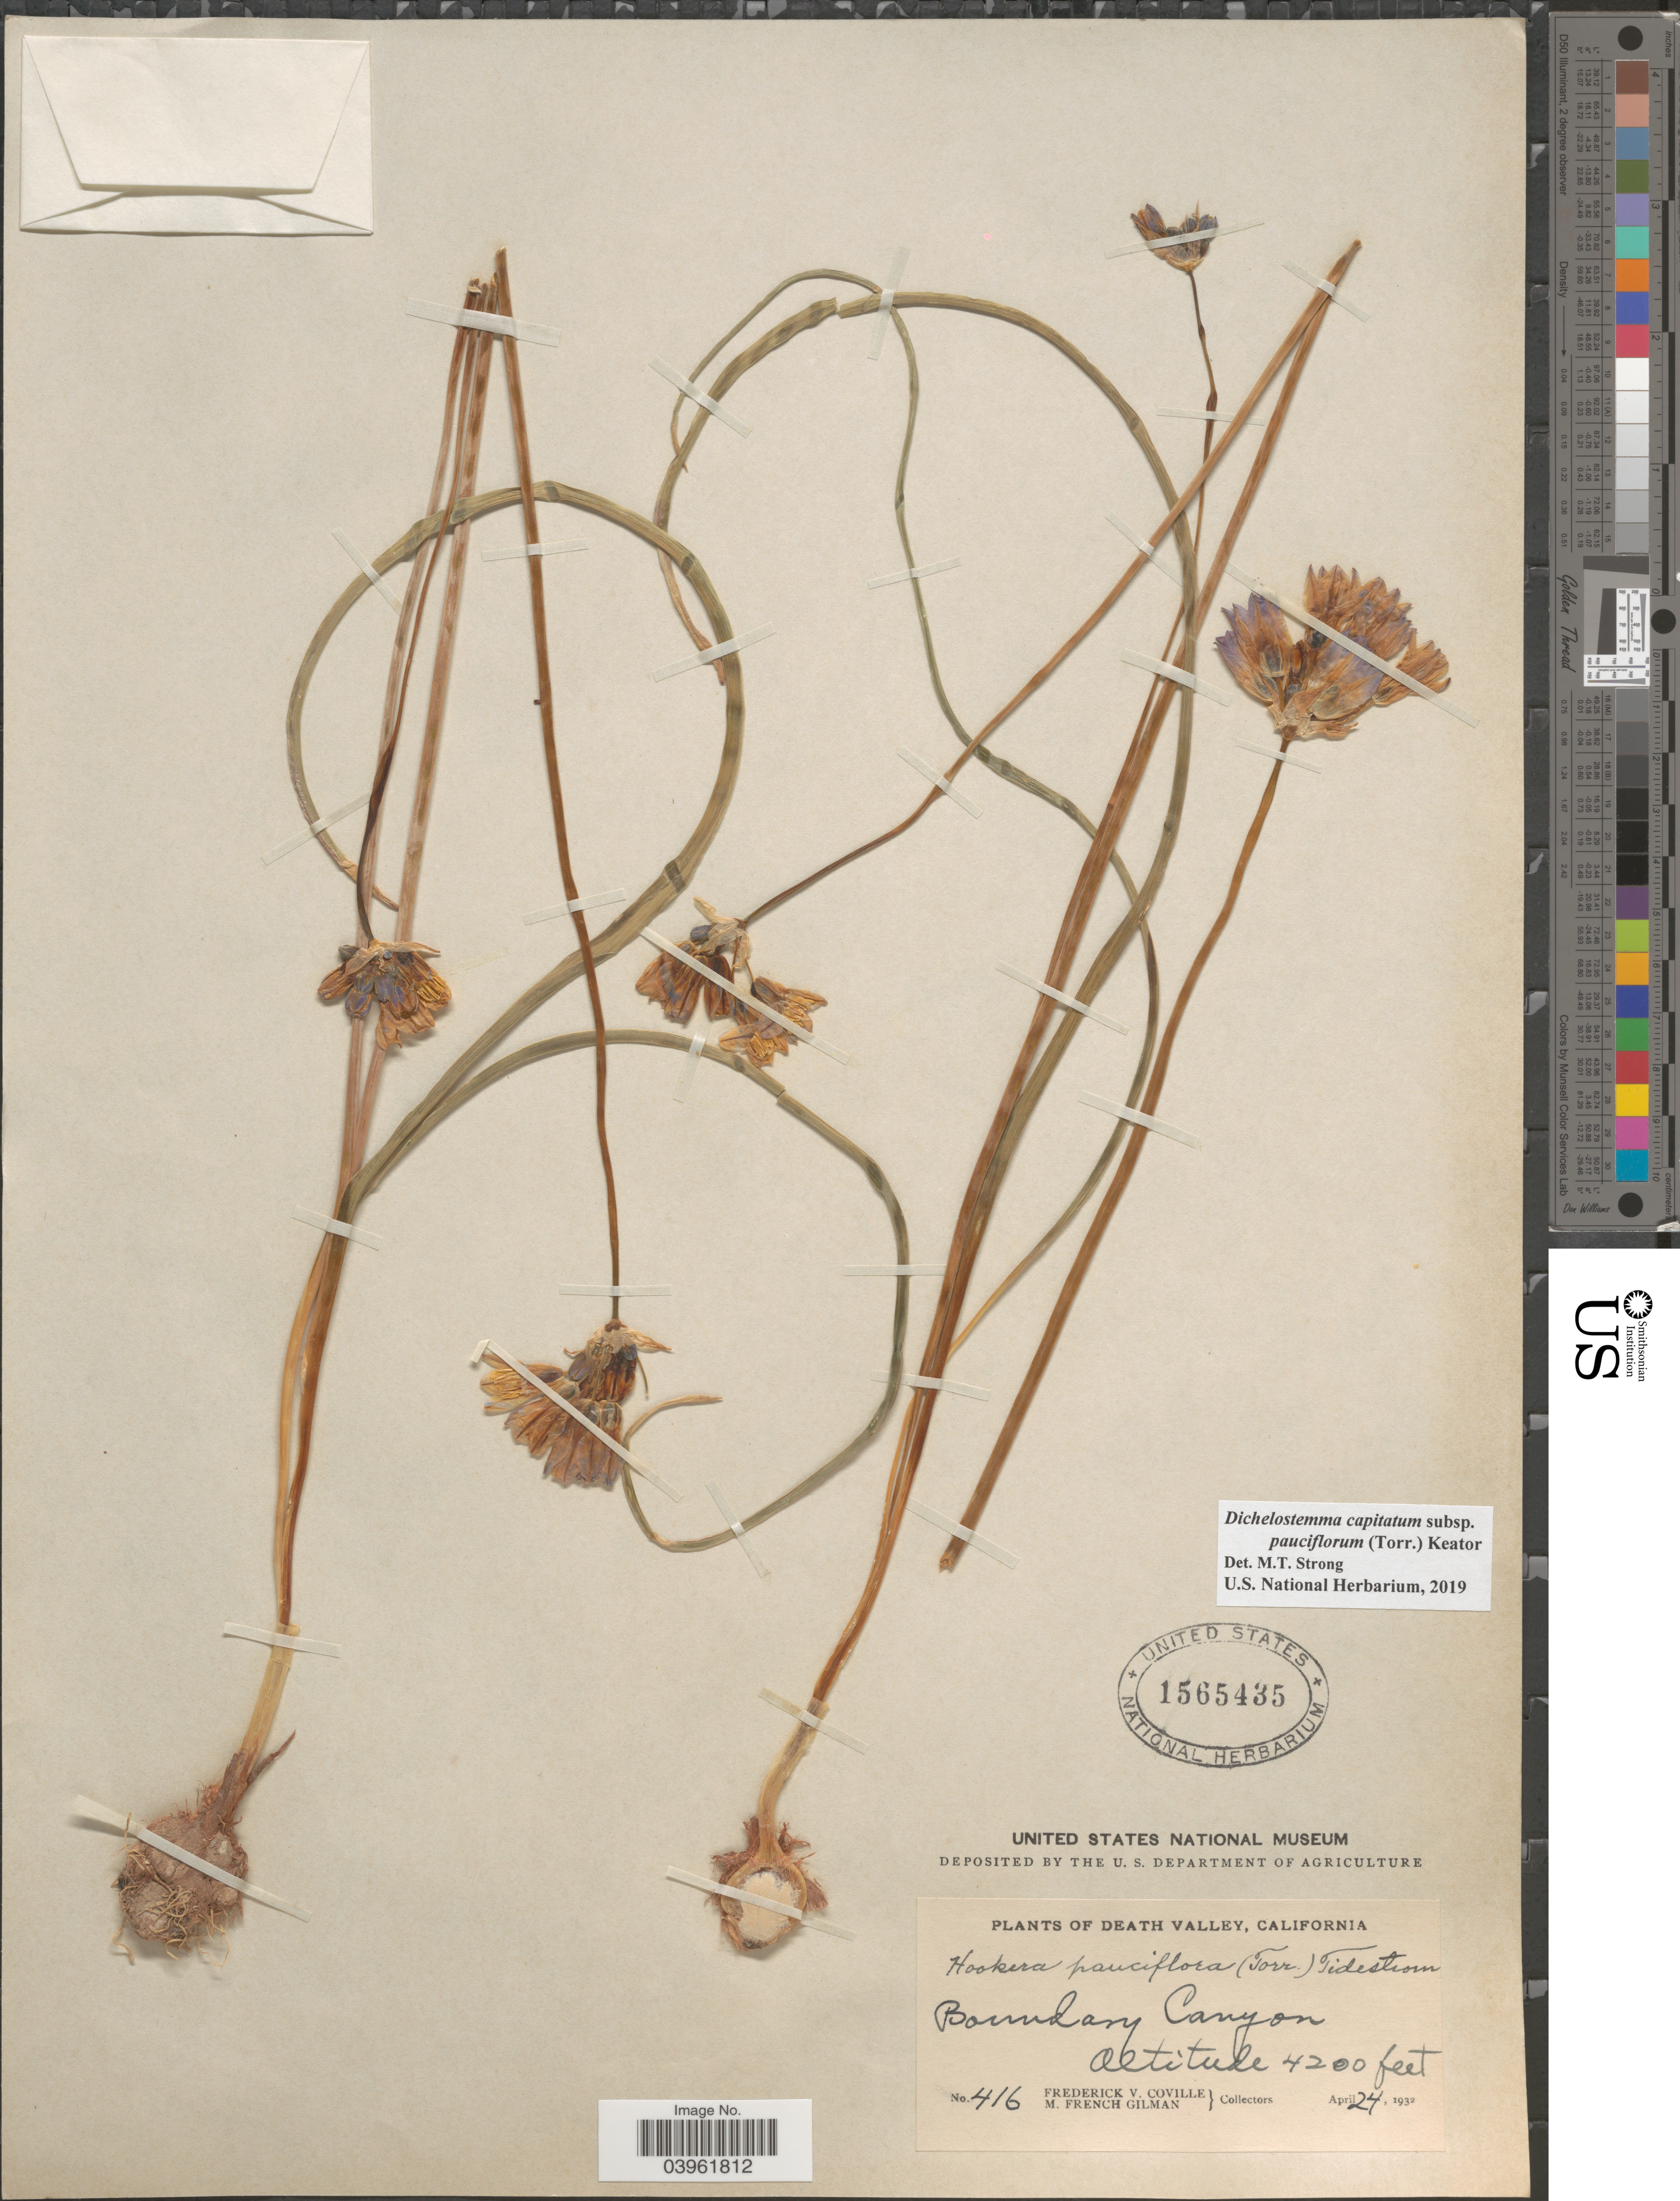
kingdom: Plantae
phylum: Tracheophyta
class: Liliopsida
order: Asparagales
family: Asparagaceae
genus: Dichelostemma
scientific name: Dichelostemma capitatum subsp. pauciflorum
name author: (Torr.) Keator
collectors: F. V. Coville & M. F. Gilman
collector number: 416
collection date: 1932-04-24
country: United States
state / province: California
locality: Death Valley. Boundary Canyon.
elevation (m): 1280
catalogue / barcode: US 1565435